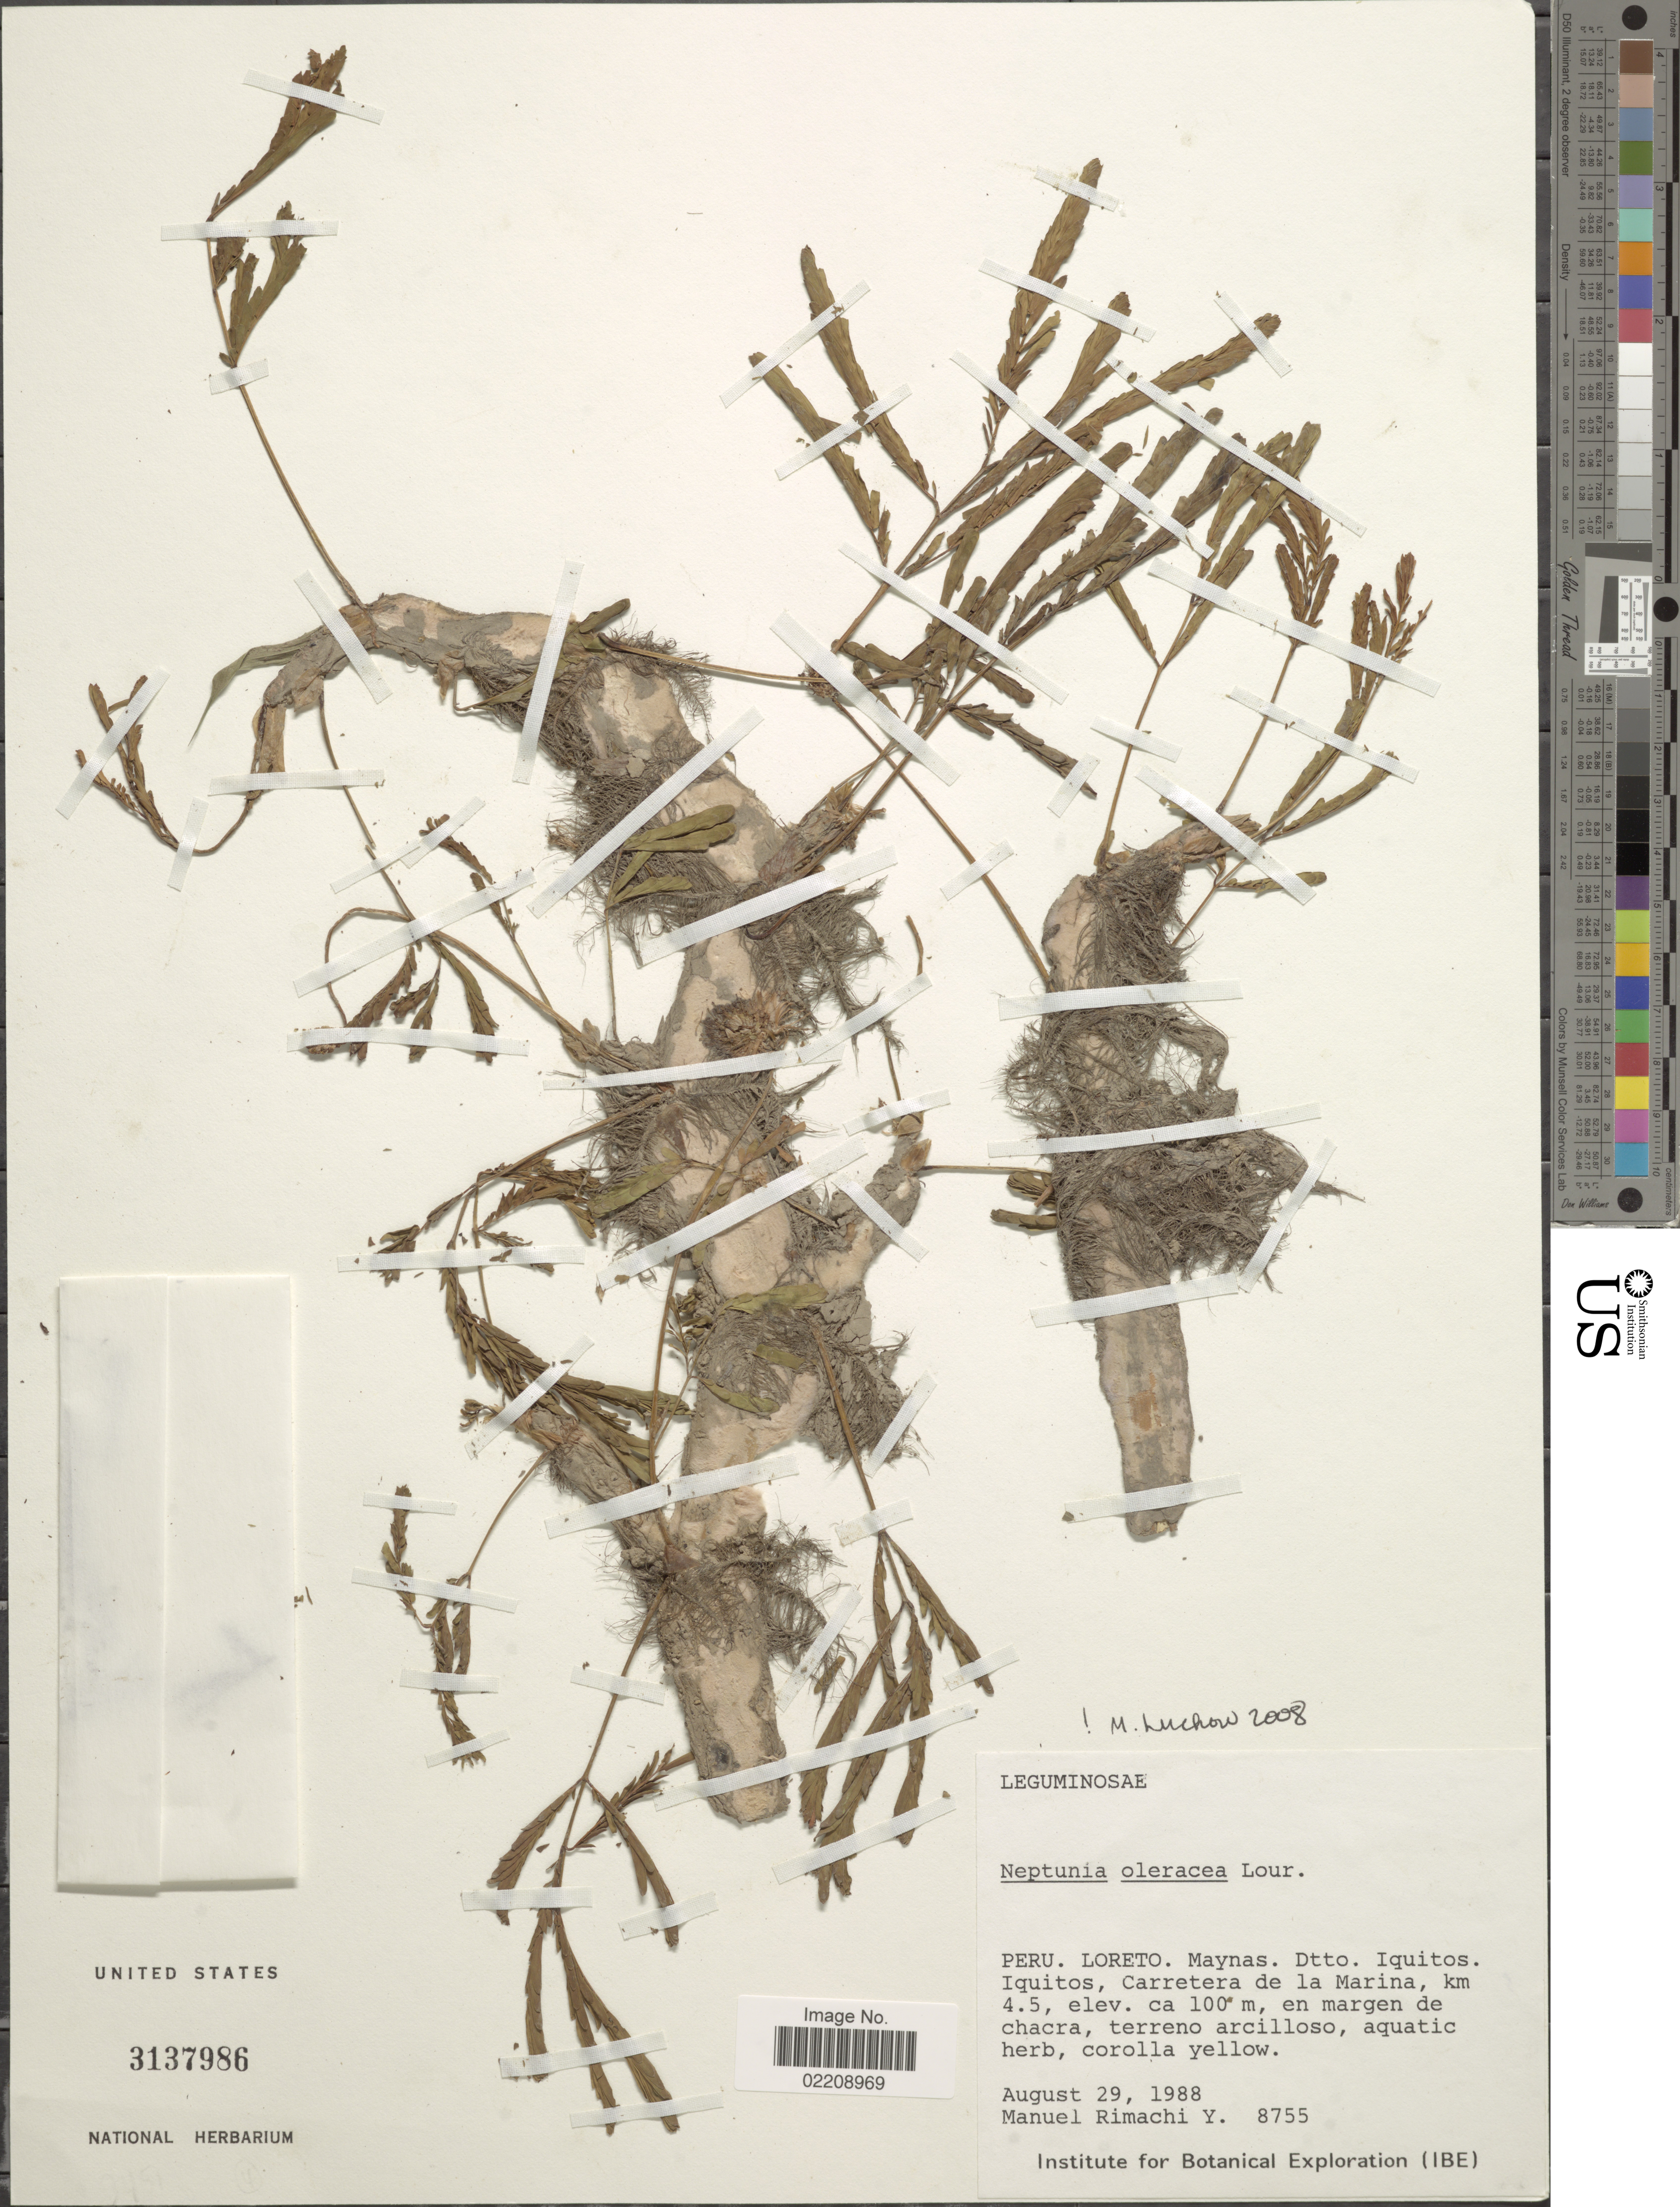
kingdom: Plantae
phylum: Tracheophyta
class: Magnoliopsida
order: Fabales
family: Fabaceae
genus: Neptunia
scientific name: Neptunia oleracea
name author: Lour.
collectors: M. Rimachi Y.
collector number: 8755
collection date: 1988-08-29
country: Peru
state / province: Loreto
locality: Maynas. Dtto. Iquitos. Iquitos, Carretera de la Marina, km 4.5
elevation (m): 100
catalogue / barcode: US 3137986